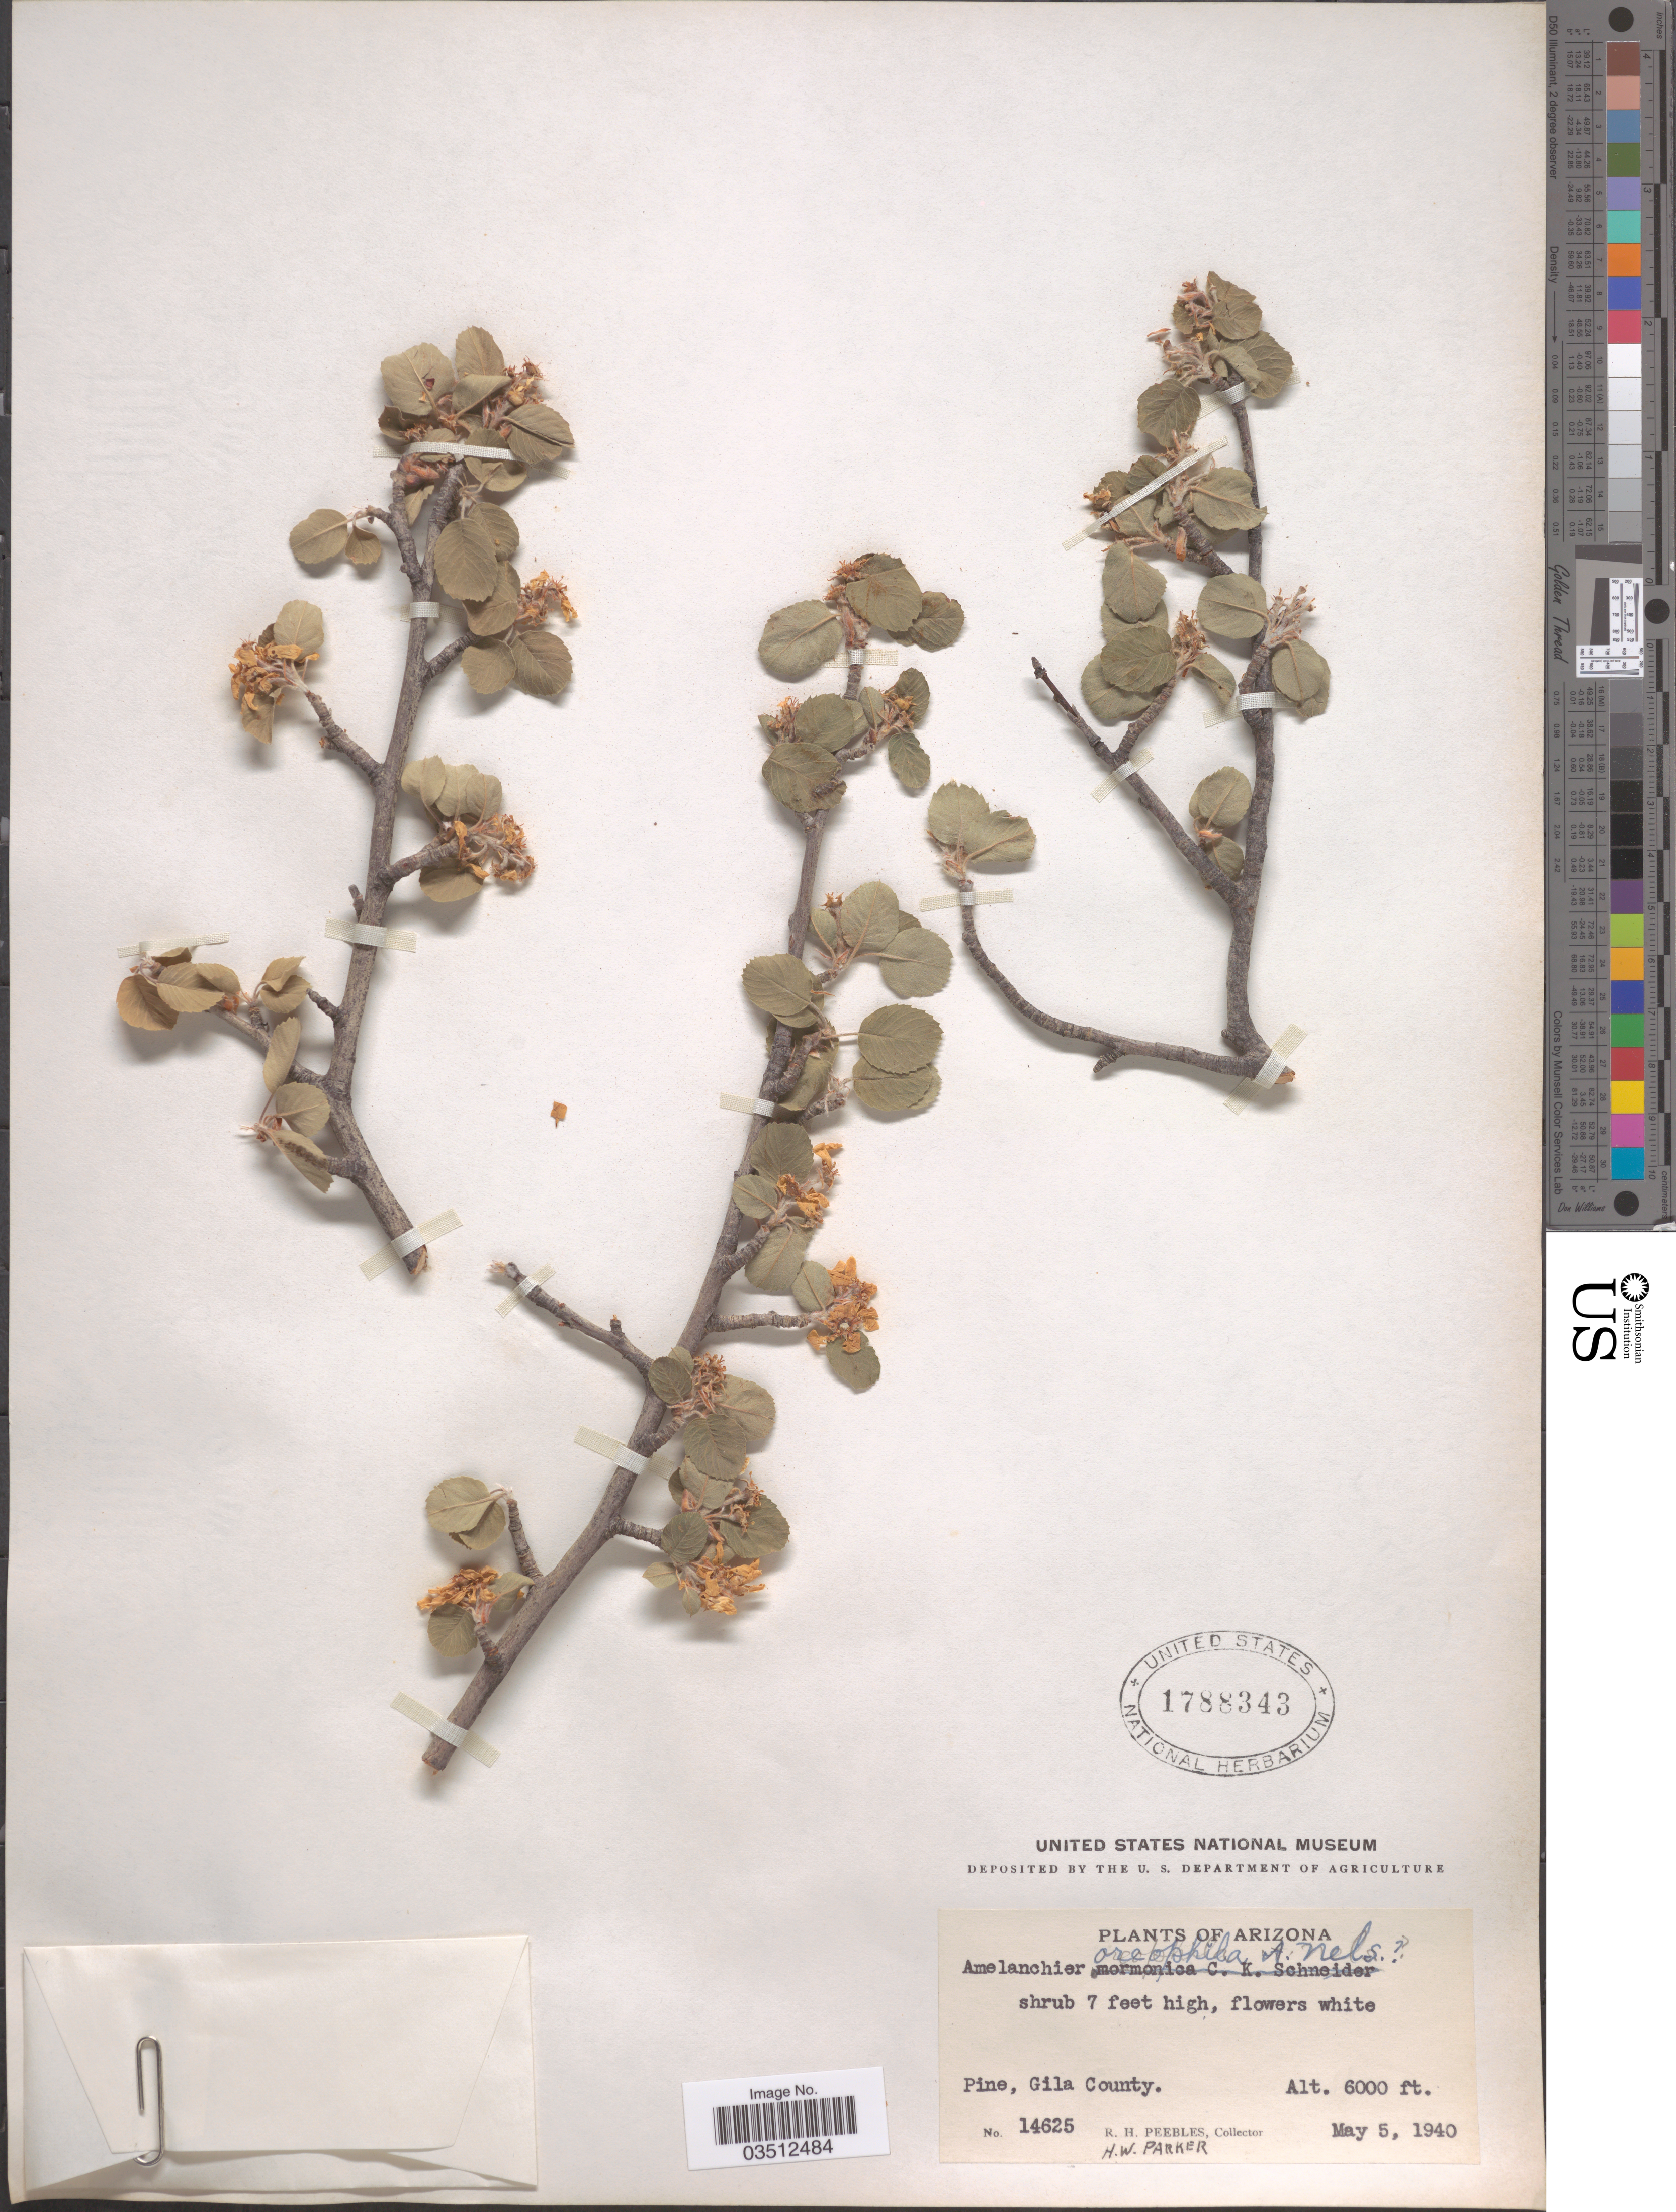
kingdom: Plantae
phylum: Tracheophyta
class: Magnoliopsida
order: Rosales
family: Rosaceae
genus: Amelanchier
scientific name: Amelanchier oreophila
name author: A. Nelson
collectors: R. H. Peebles & H. W. Parker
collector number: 14625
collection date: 1940-05-05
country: United States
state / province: Arizona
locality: Pine, Gila County.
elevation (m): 1829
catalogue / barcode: US 1788343